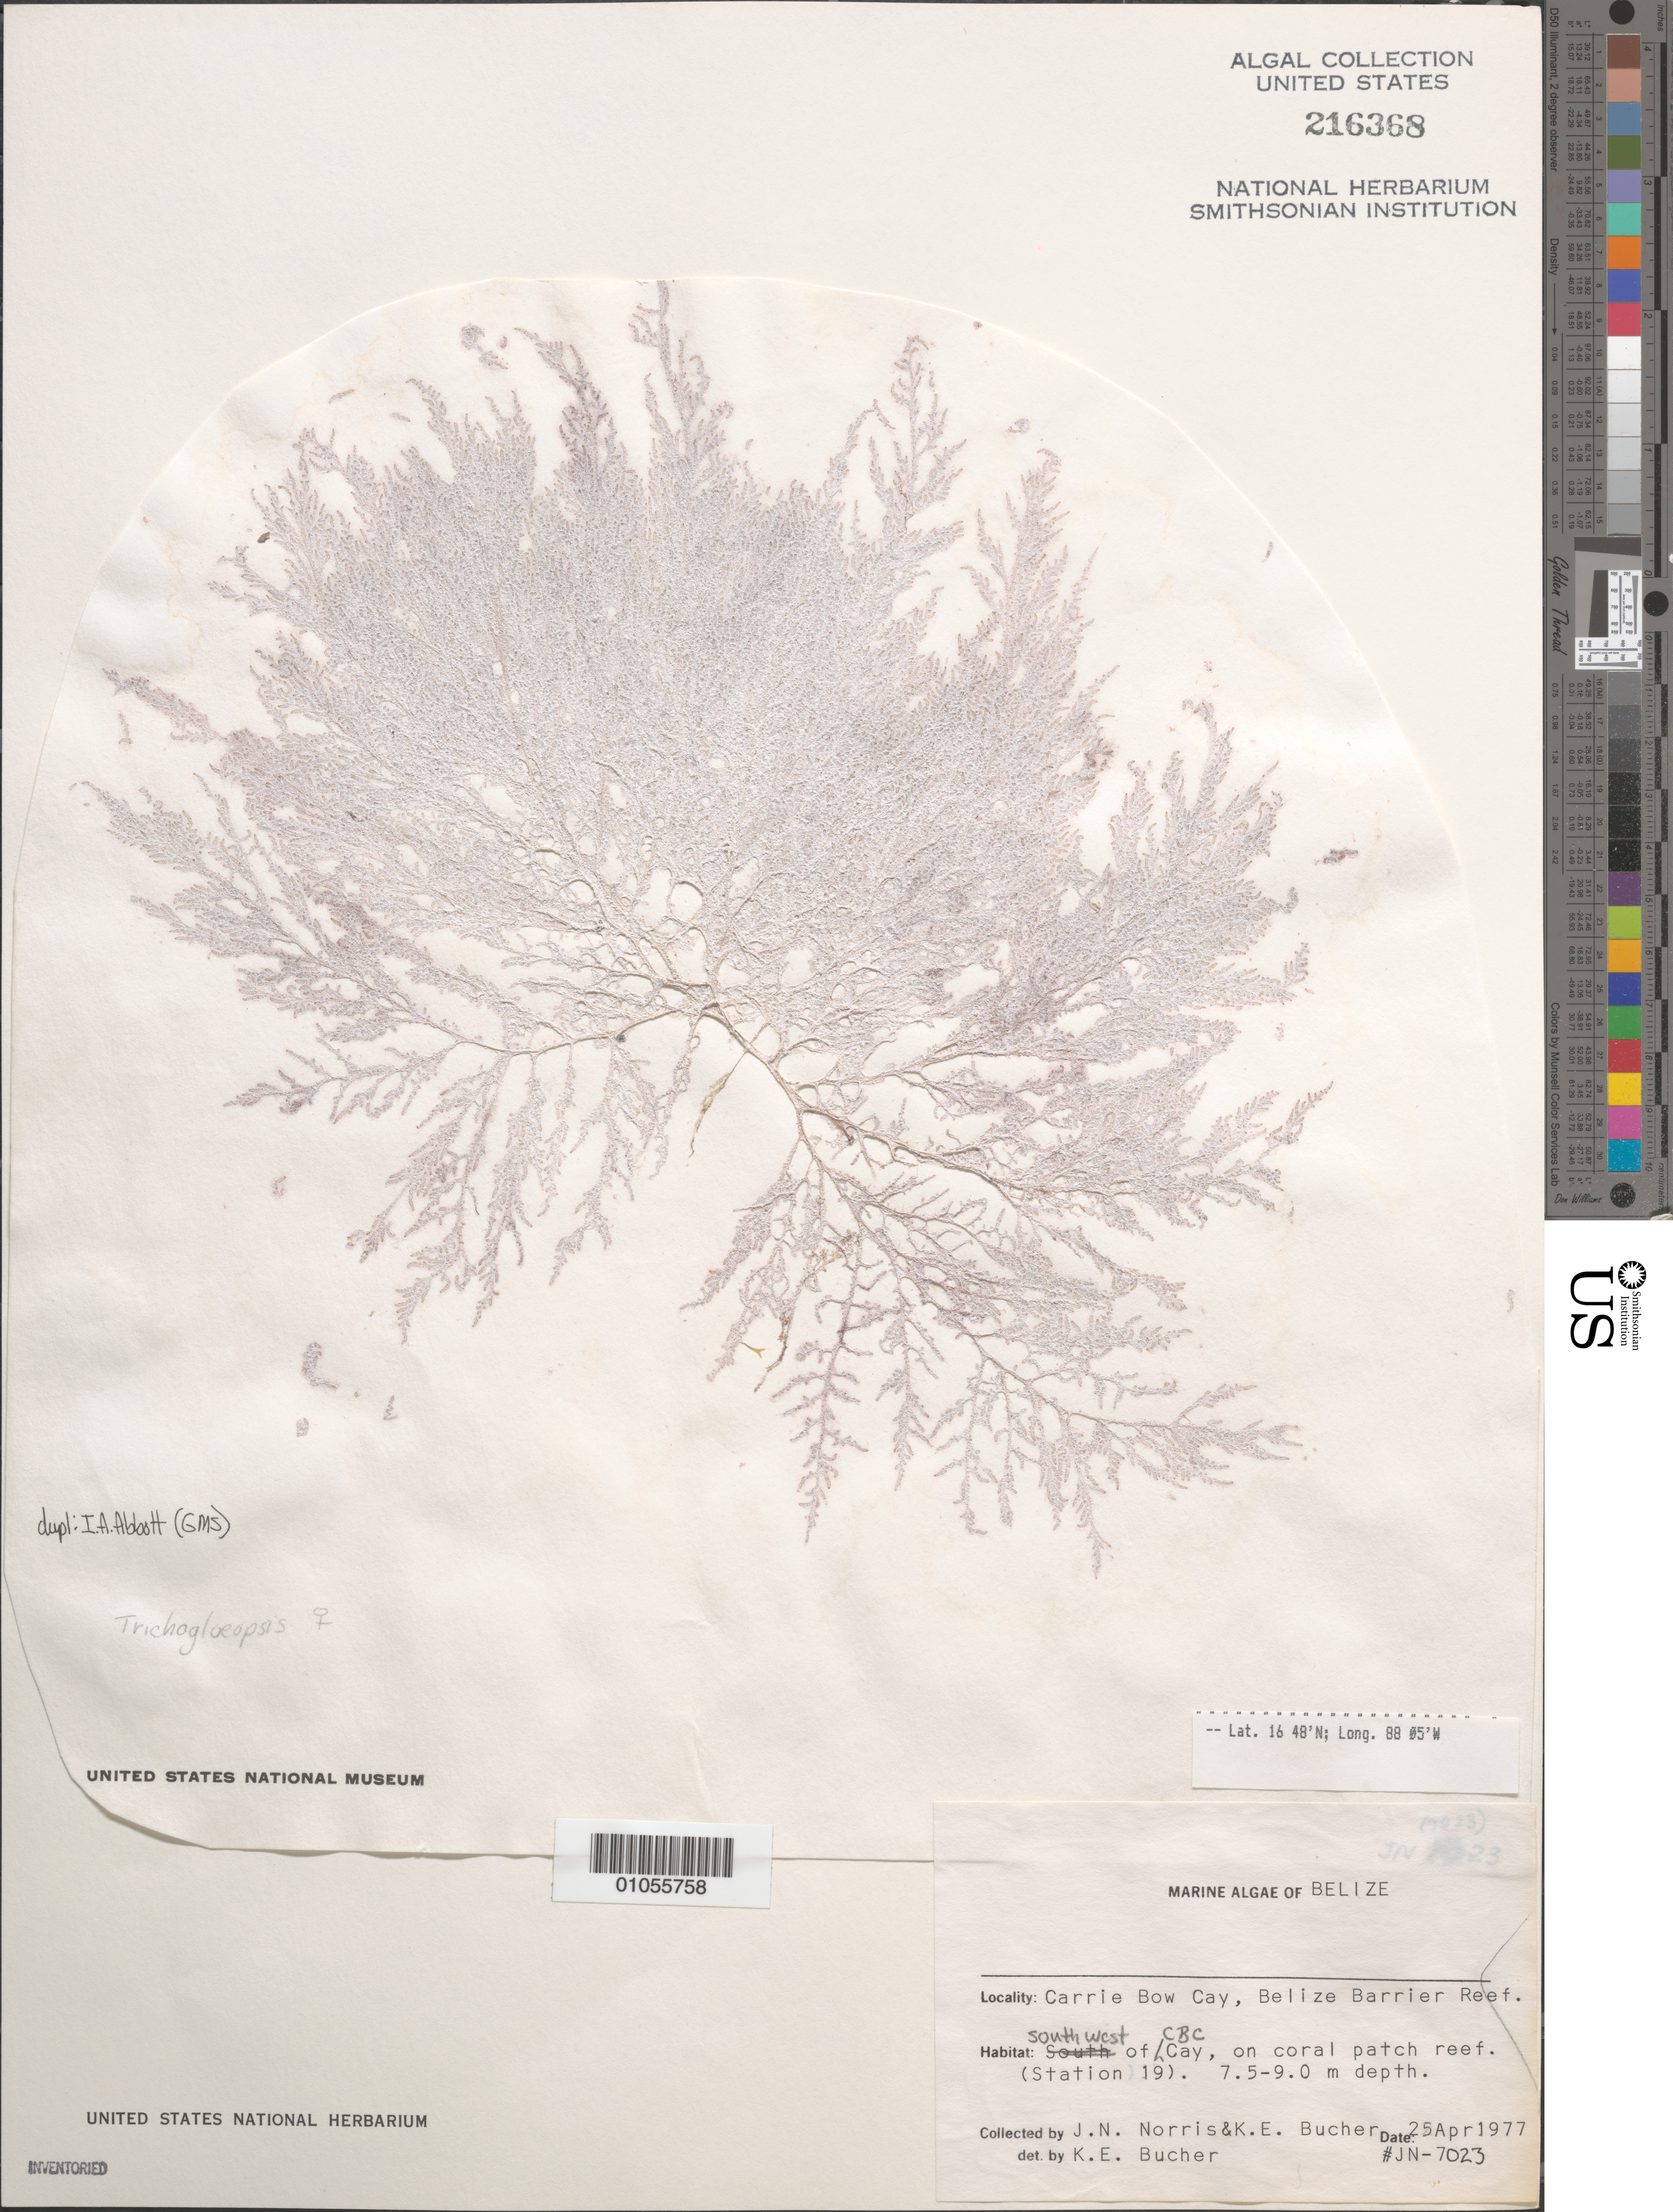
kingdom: Plantae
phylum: Rhodophyta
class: Florideophyceae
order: Nemaliales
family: Liagoraceae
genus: Trichogloeopsis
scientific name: Trichogloeopsis sp.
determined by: Bucher, Katina E.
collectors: J. N. Norris & K. E. Bucher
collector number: JN-7023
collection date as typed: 25 Apr 1977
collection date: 1977-04-25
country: Belize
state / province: Stann Creek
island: Carrie Bow Cay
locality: Patch reef southwest of Carrie Bow Cay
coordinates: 16 48'N, 88 05'W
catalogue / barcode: US 216368